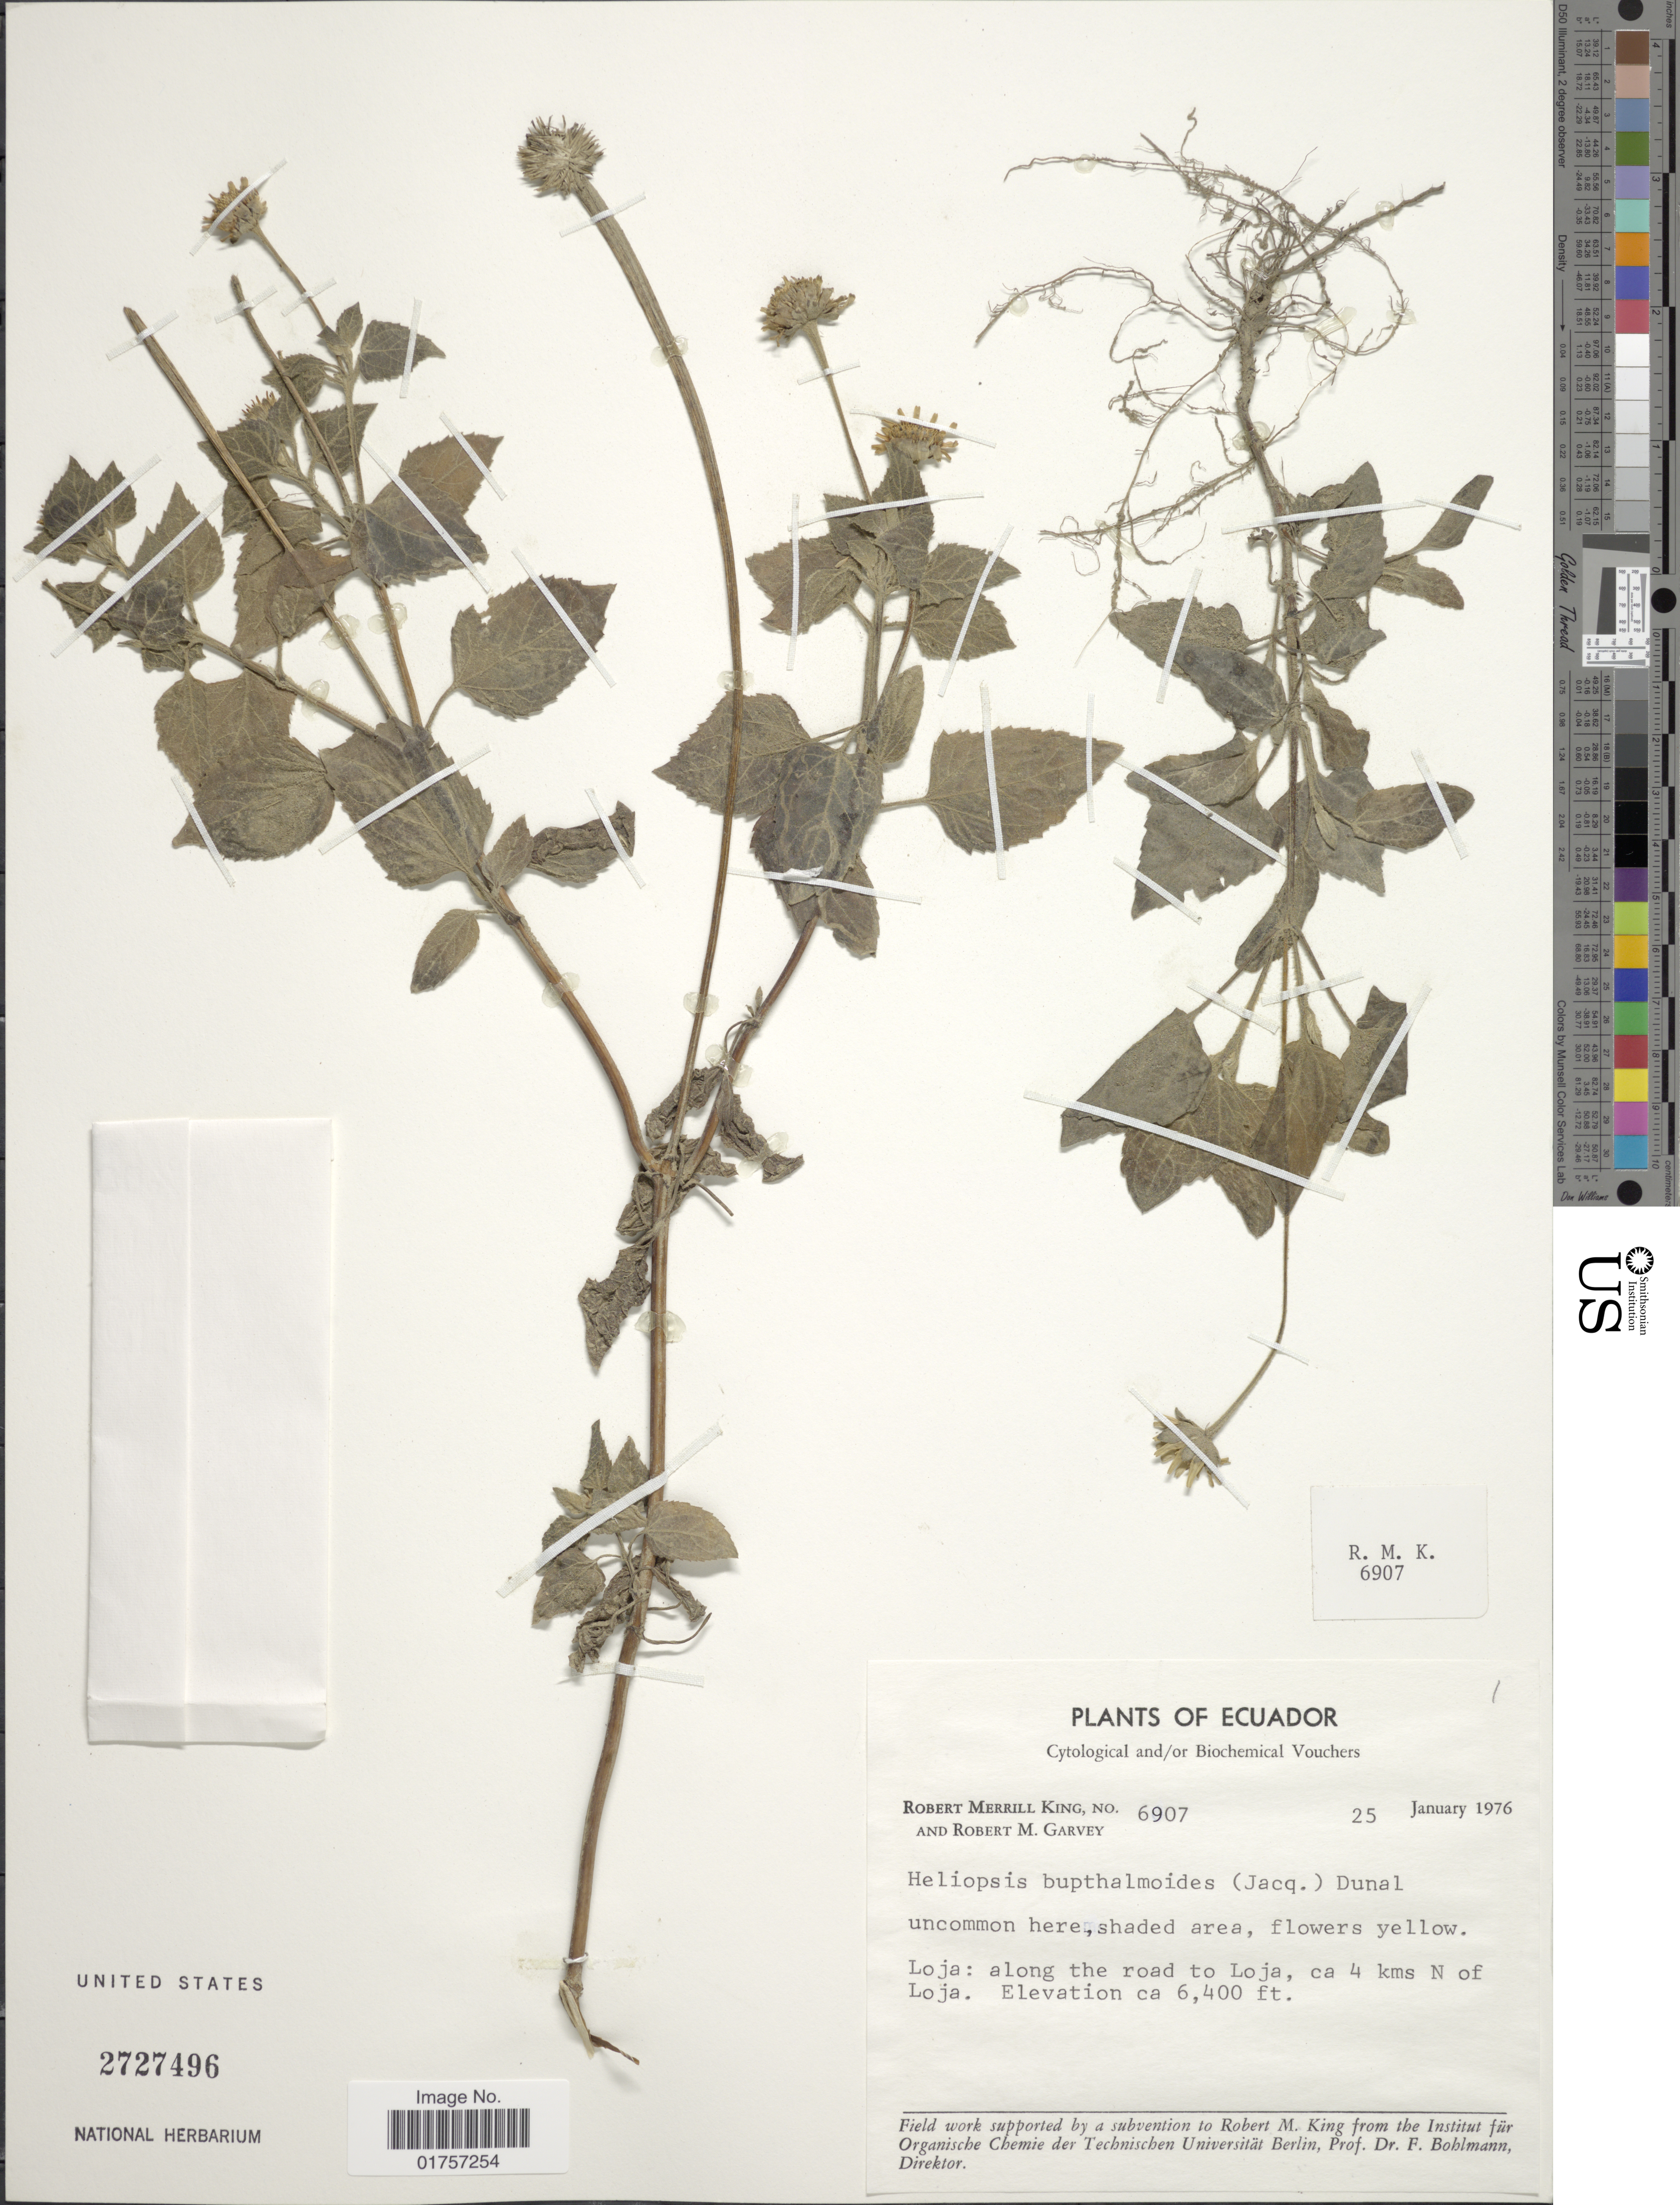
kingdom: Plantae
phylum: Tracheophyta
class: Magnoliopsida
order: Asterales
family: Asteraceae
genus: Heliopsis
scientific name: Heliopsis buphthalmoides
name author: (Jacq.) Dunal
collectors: R. M. King & R. Garvey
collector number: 6907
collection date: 1976-01-25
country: Ecuador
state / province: Loja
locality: Along the road to Loja, ca 4 kms N of Loja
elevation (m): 1951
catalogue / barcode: US 2727496